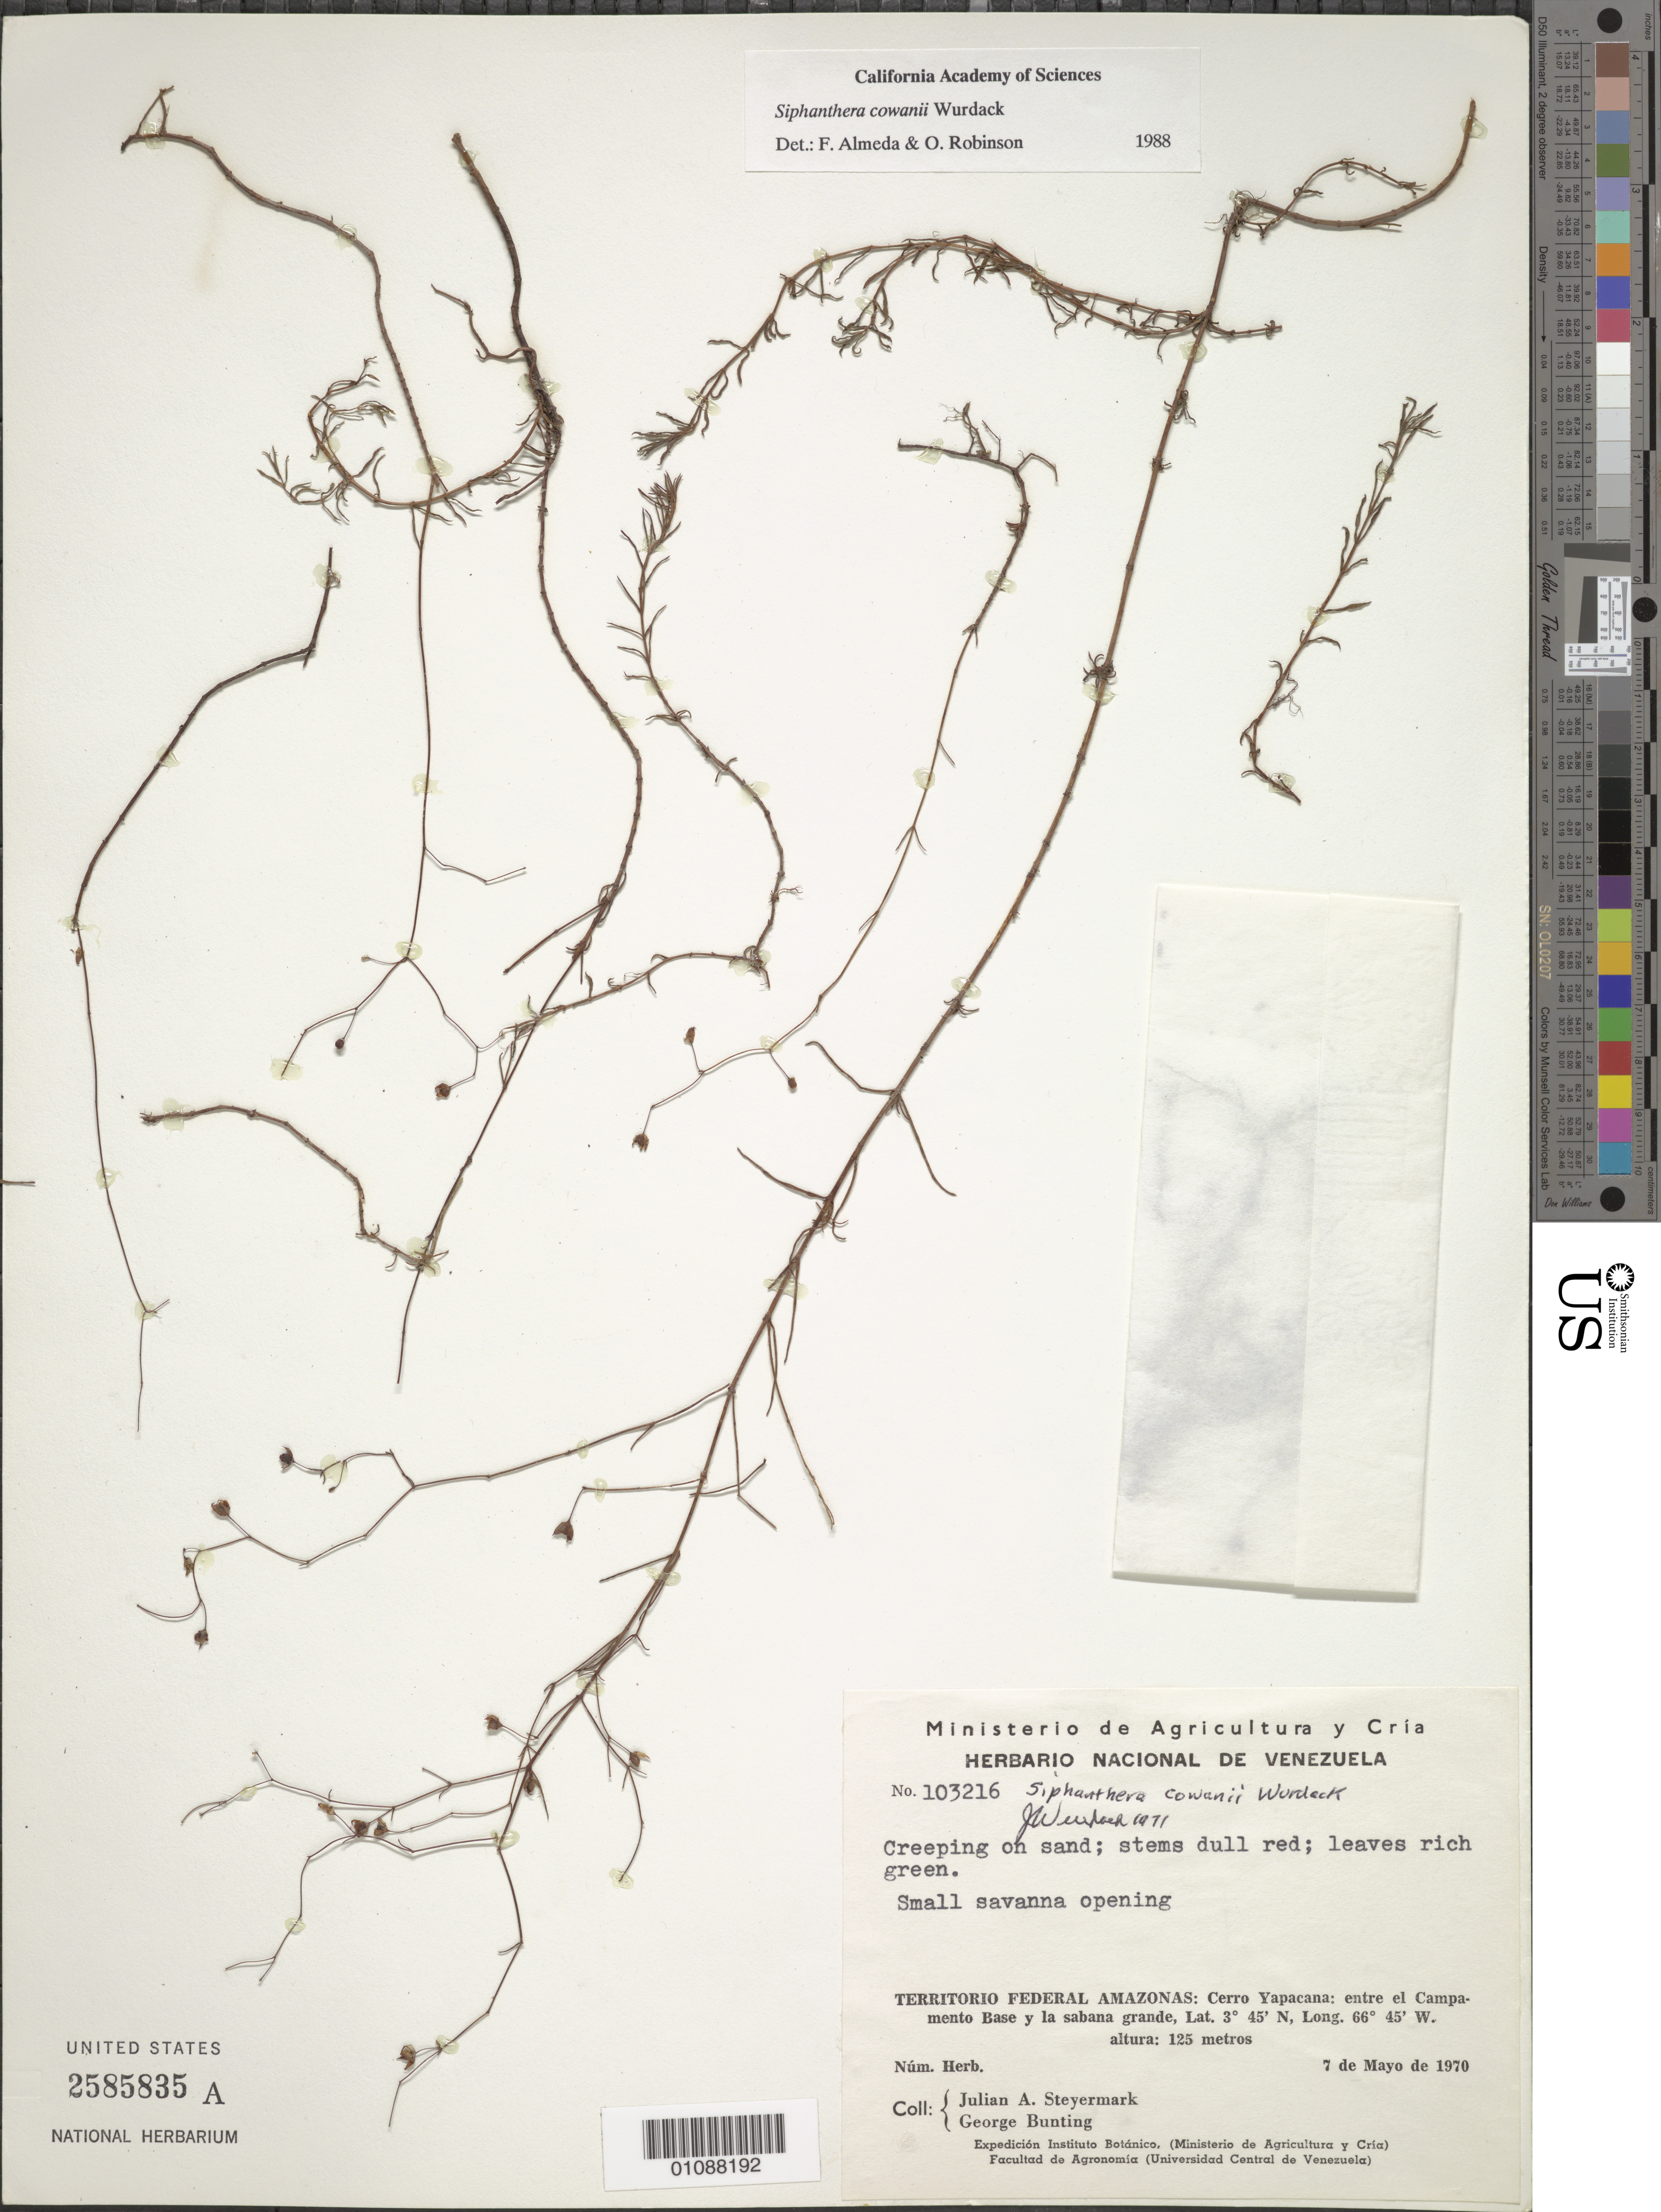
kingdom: Plantae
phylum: Tracheophyta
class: Magnoliopsida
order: Myrtales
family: Melastomataceae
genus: Siphanthera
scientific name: Siphanthera cowanii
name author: Wurdack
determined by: Almeda, F.; Robinson, O. R.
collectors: J. Steyermark & G. S. Bunting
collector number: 103216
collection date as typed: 7-May-70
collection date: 1970-05-07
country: Venezuela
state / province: Amazonas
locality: Cerro Yapacána, entre el Campamento Base y la sabana grande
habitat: Small savanna opening; creeping on sand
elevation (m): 125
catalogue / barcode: US 2585835A